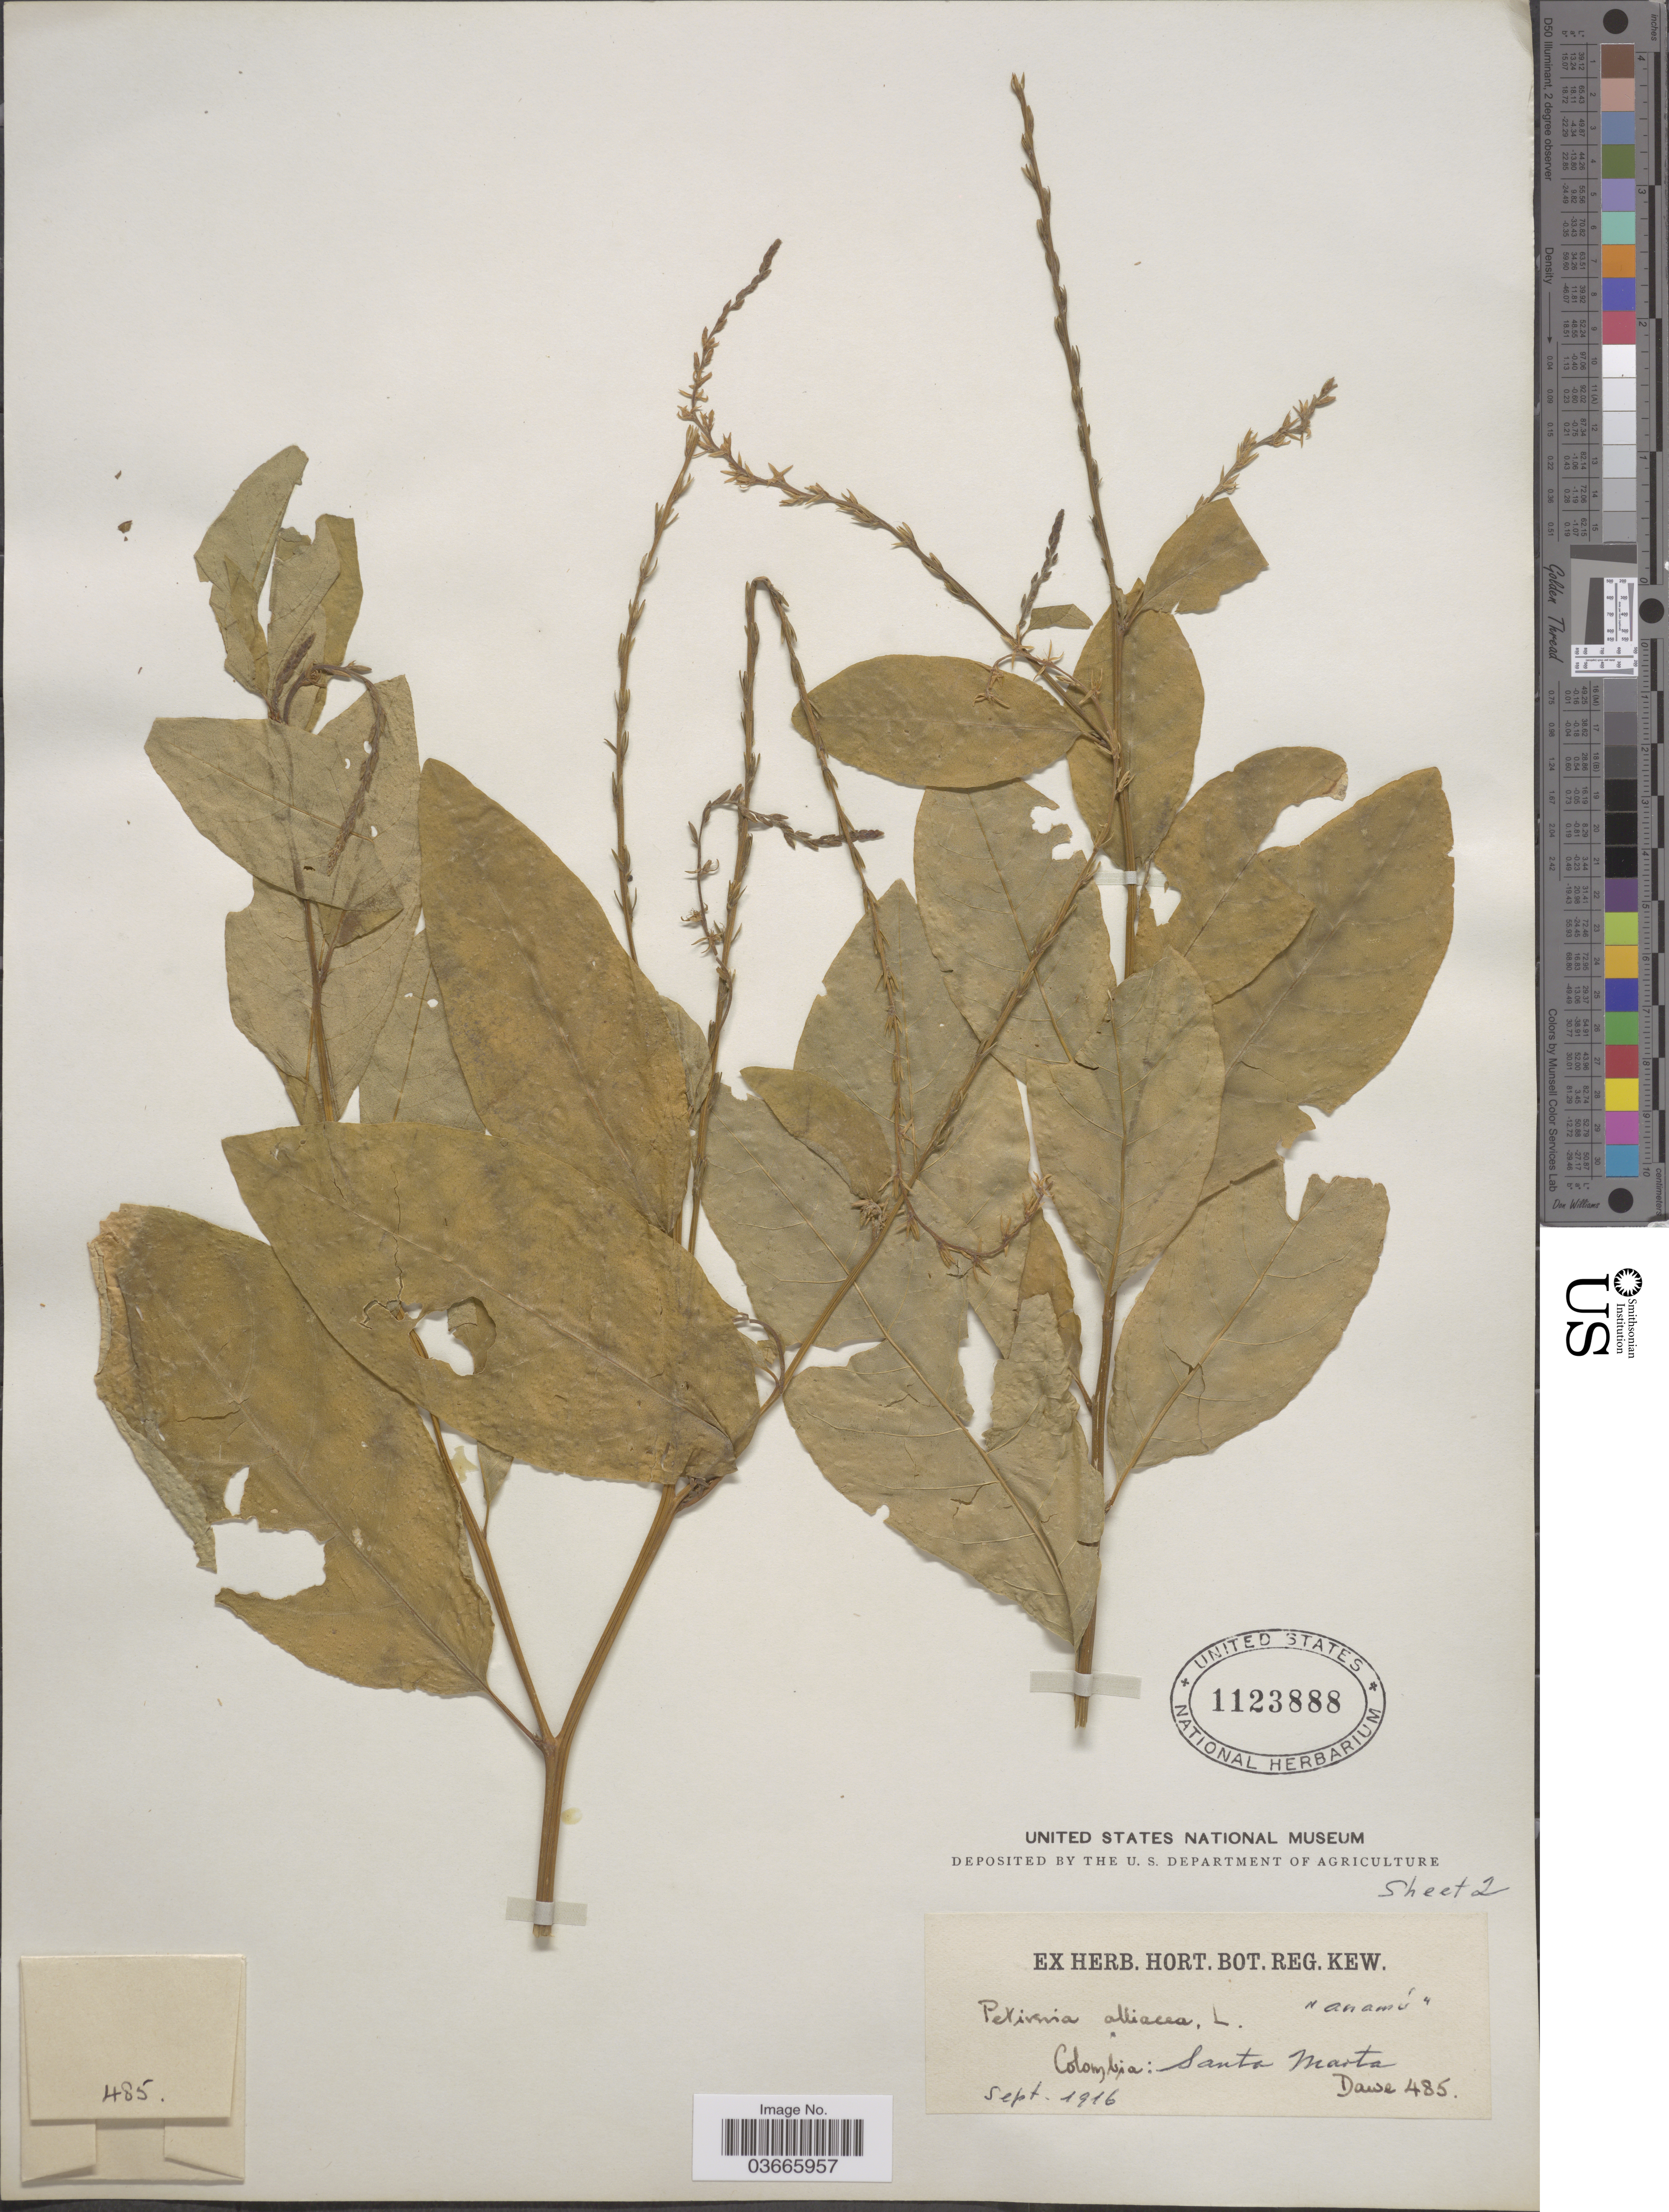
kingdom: Plantae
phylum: Tracheophyta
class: Magnoliopsida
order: Caryophyllales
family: Phytolaccaceae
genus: Petiveria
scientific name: Petiveria alliacea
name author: L.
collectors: M. T. Dawe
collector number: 485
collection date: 1916-09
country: Colombia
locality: Santa Marta.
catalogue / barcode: US 1123888